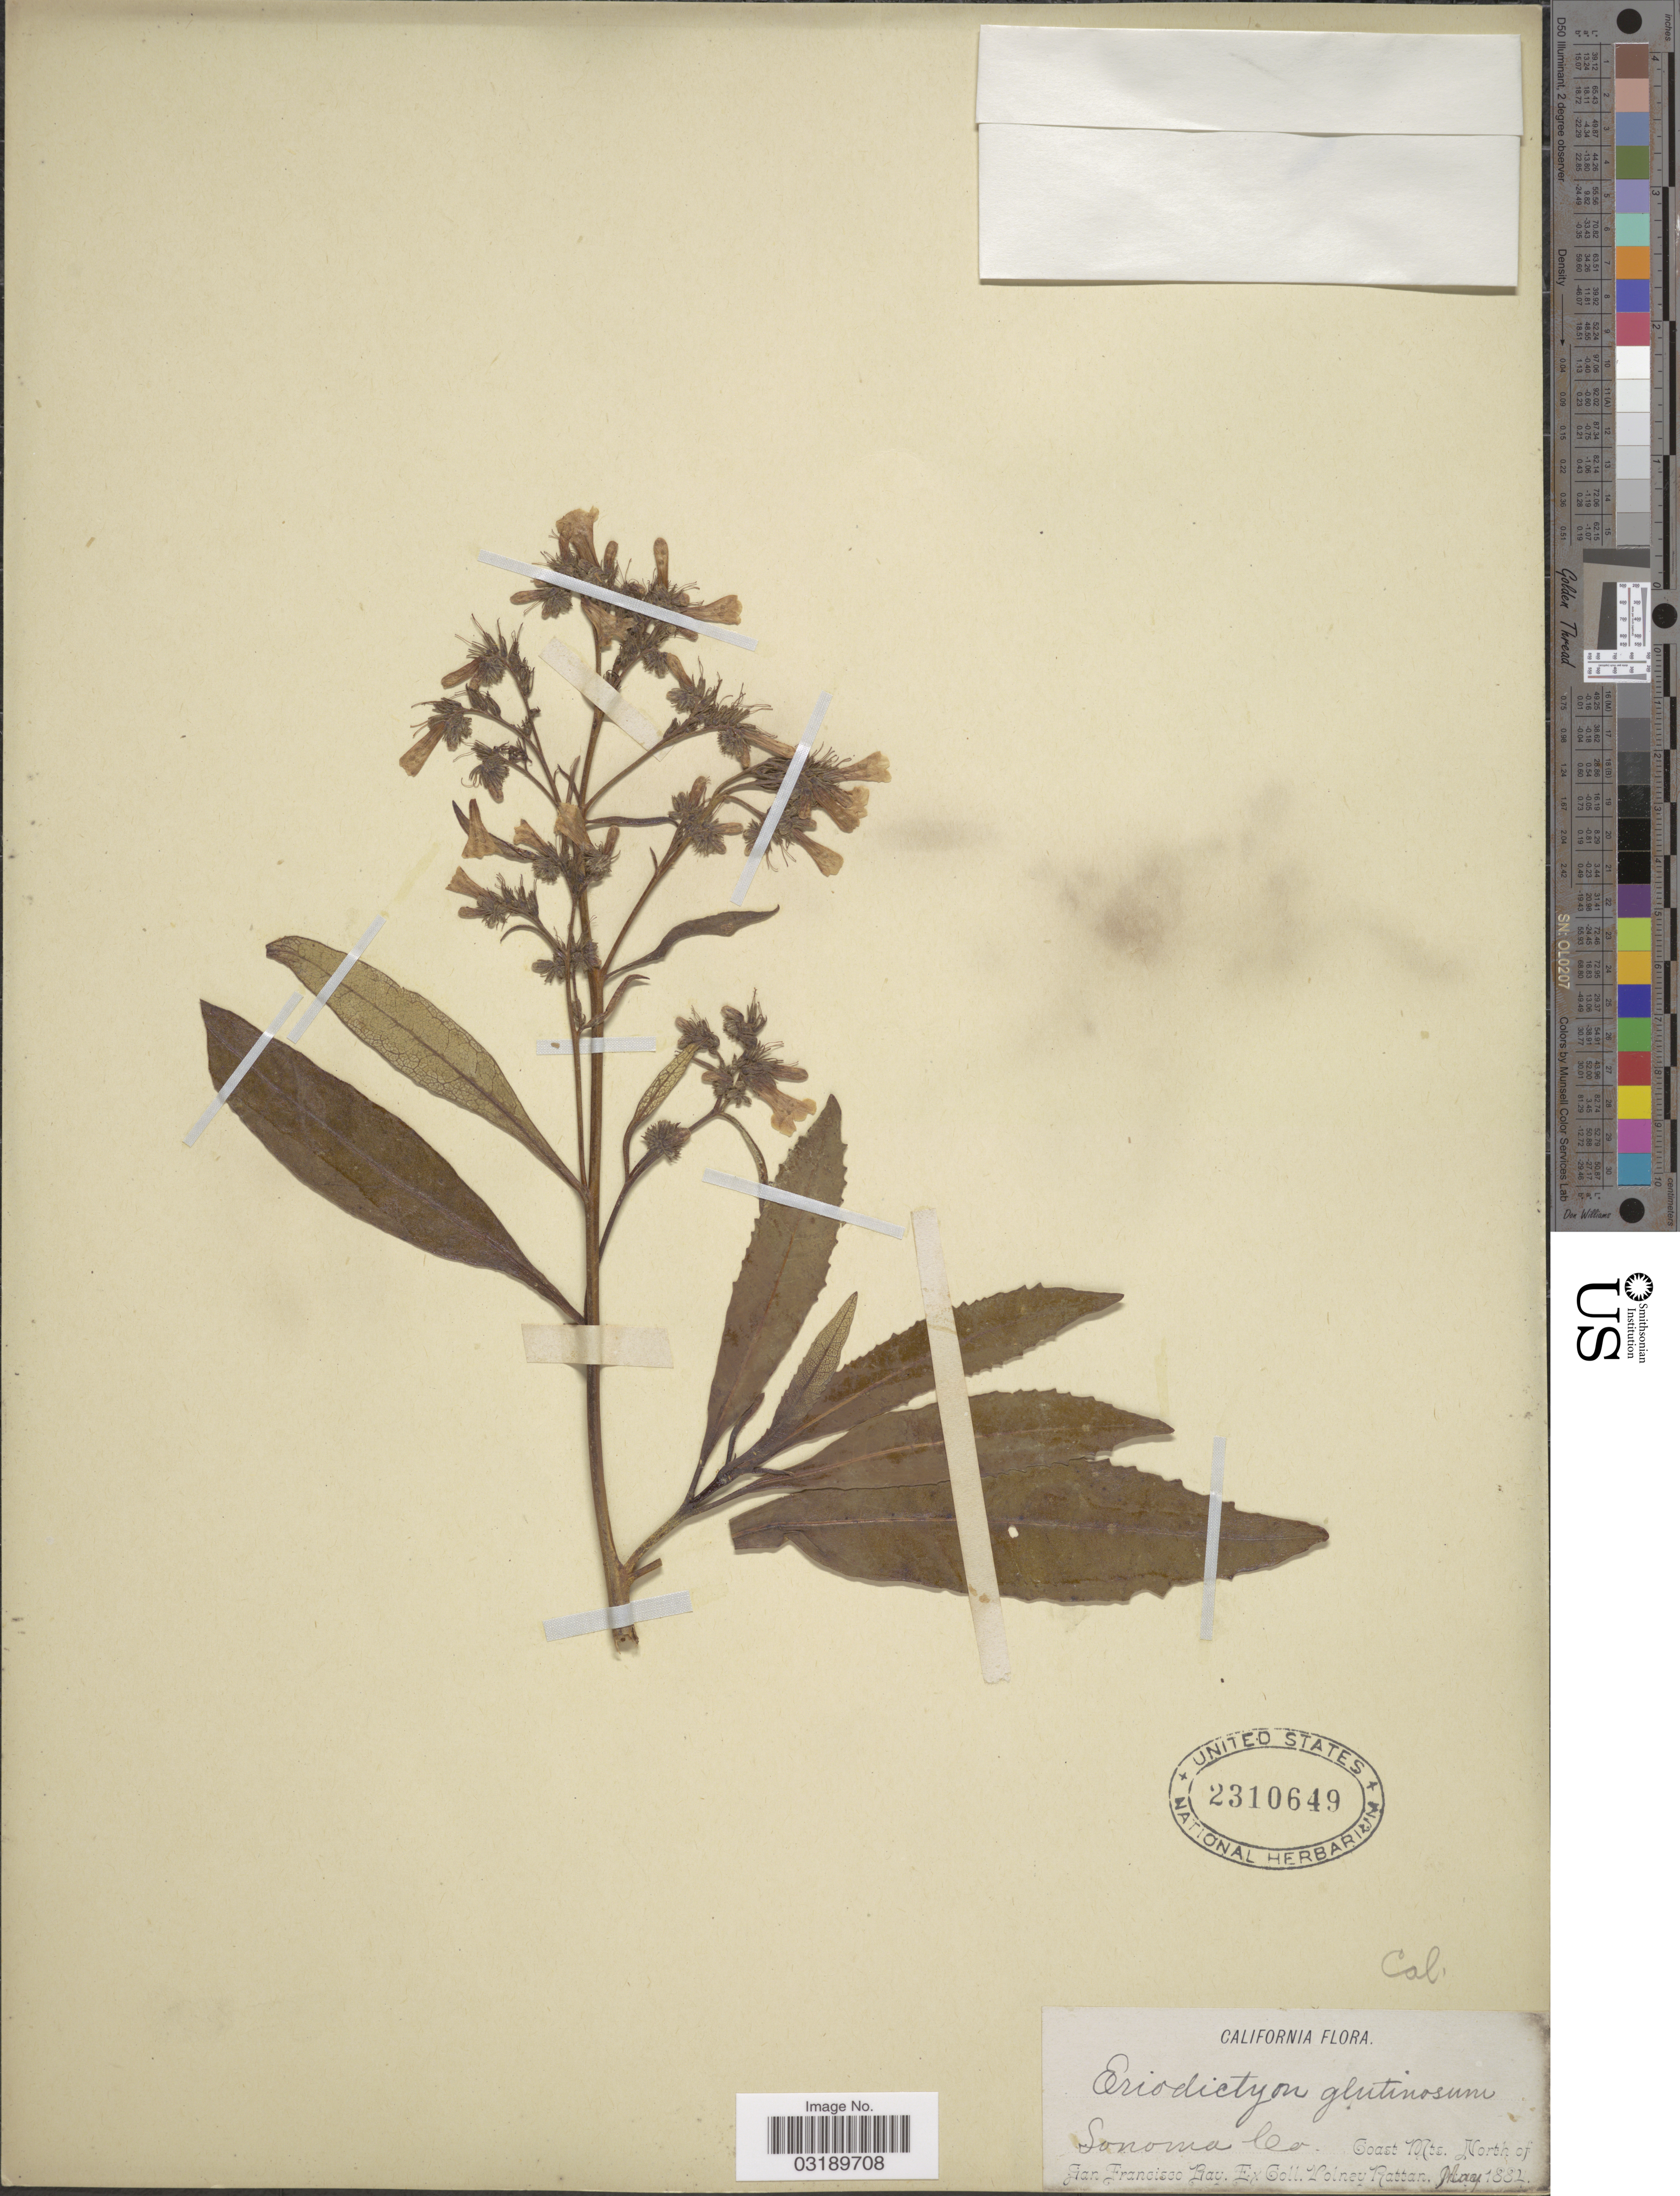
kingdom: Plantae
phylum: Tracheophyta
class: Magnoliopsida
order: Boraginales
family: Namaceae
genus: Eriodictyon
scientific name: Eriodictyon californicum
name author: (Hook. & Arn.) Torr.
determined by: Rogers, Z. S.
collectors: V. Rattan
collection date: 1884-05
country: United States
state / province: California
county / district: San Francisco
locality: Sonoma Co. Coast Mts., north of San Francisco Bay.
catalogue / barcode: US 2310649